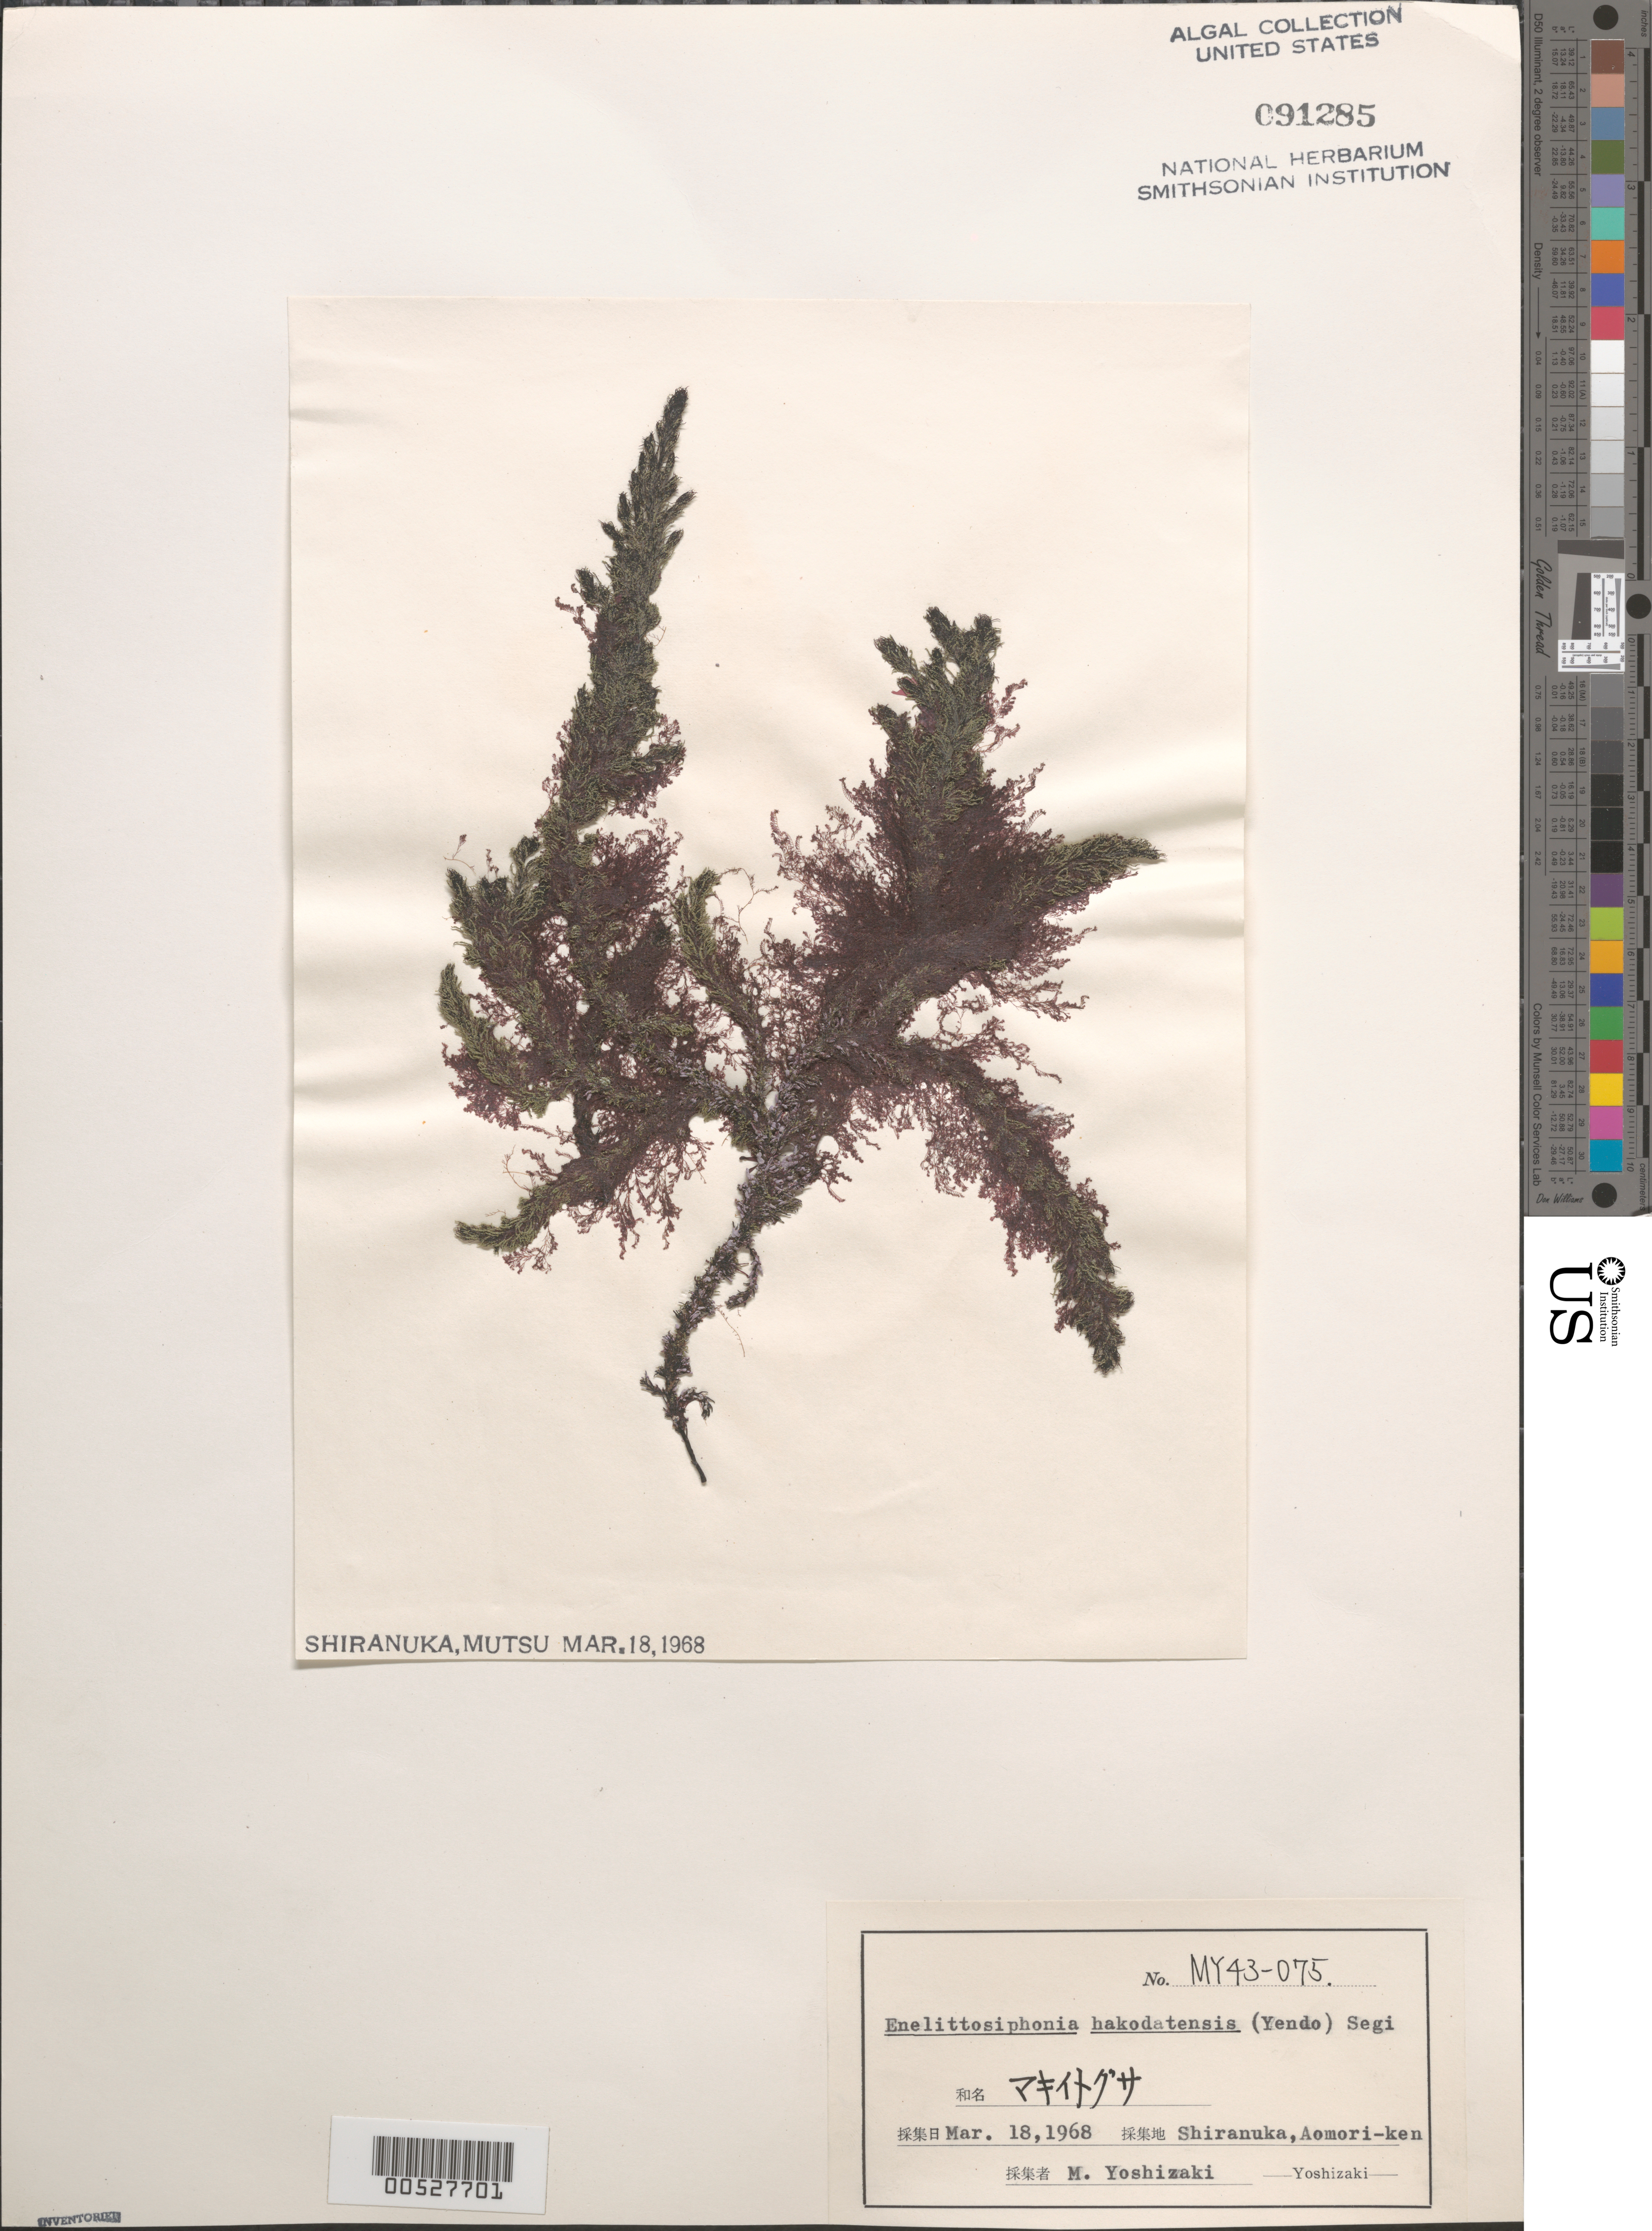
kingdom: Plantae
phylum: Rhodophyta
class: Florideophyceae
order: Ceramiales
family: Rhodomelaceae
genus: Enelittosiphonia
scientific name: Enelittosiphonia hakodatensis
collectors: M. Yoshizaki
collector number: My 43-075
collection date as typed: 18 Mar 1968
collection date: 1968-03-18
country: Japan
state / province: Aomori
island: Honshu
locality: Shiranuka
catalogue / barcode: US 91285